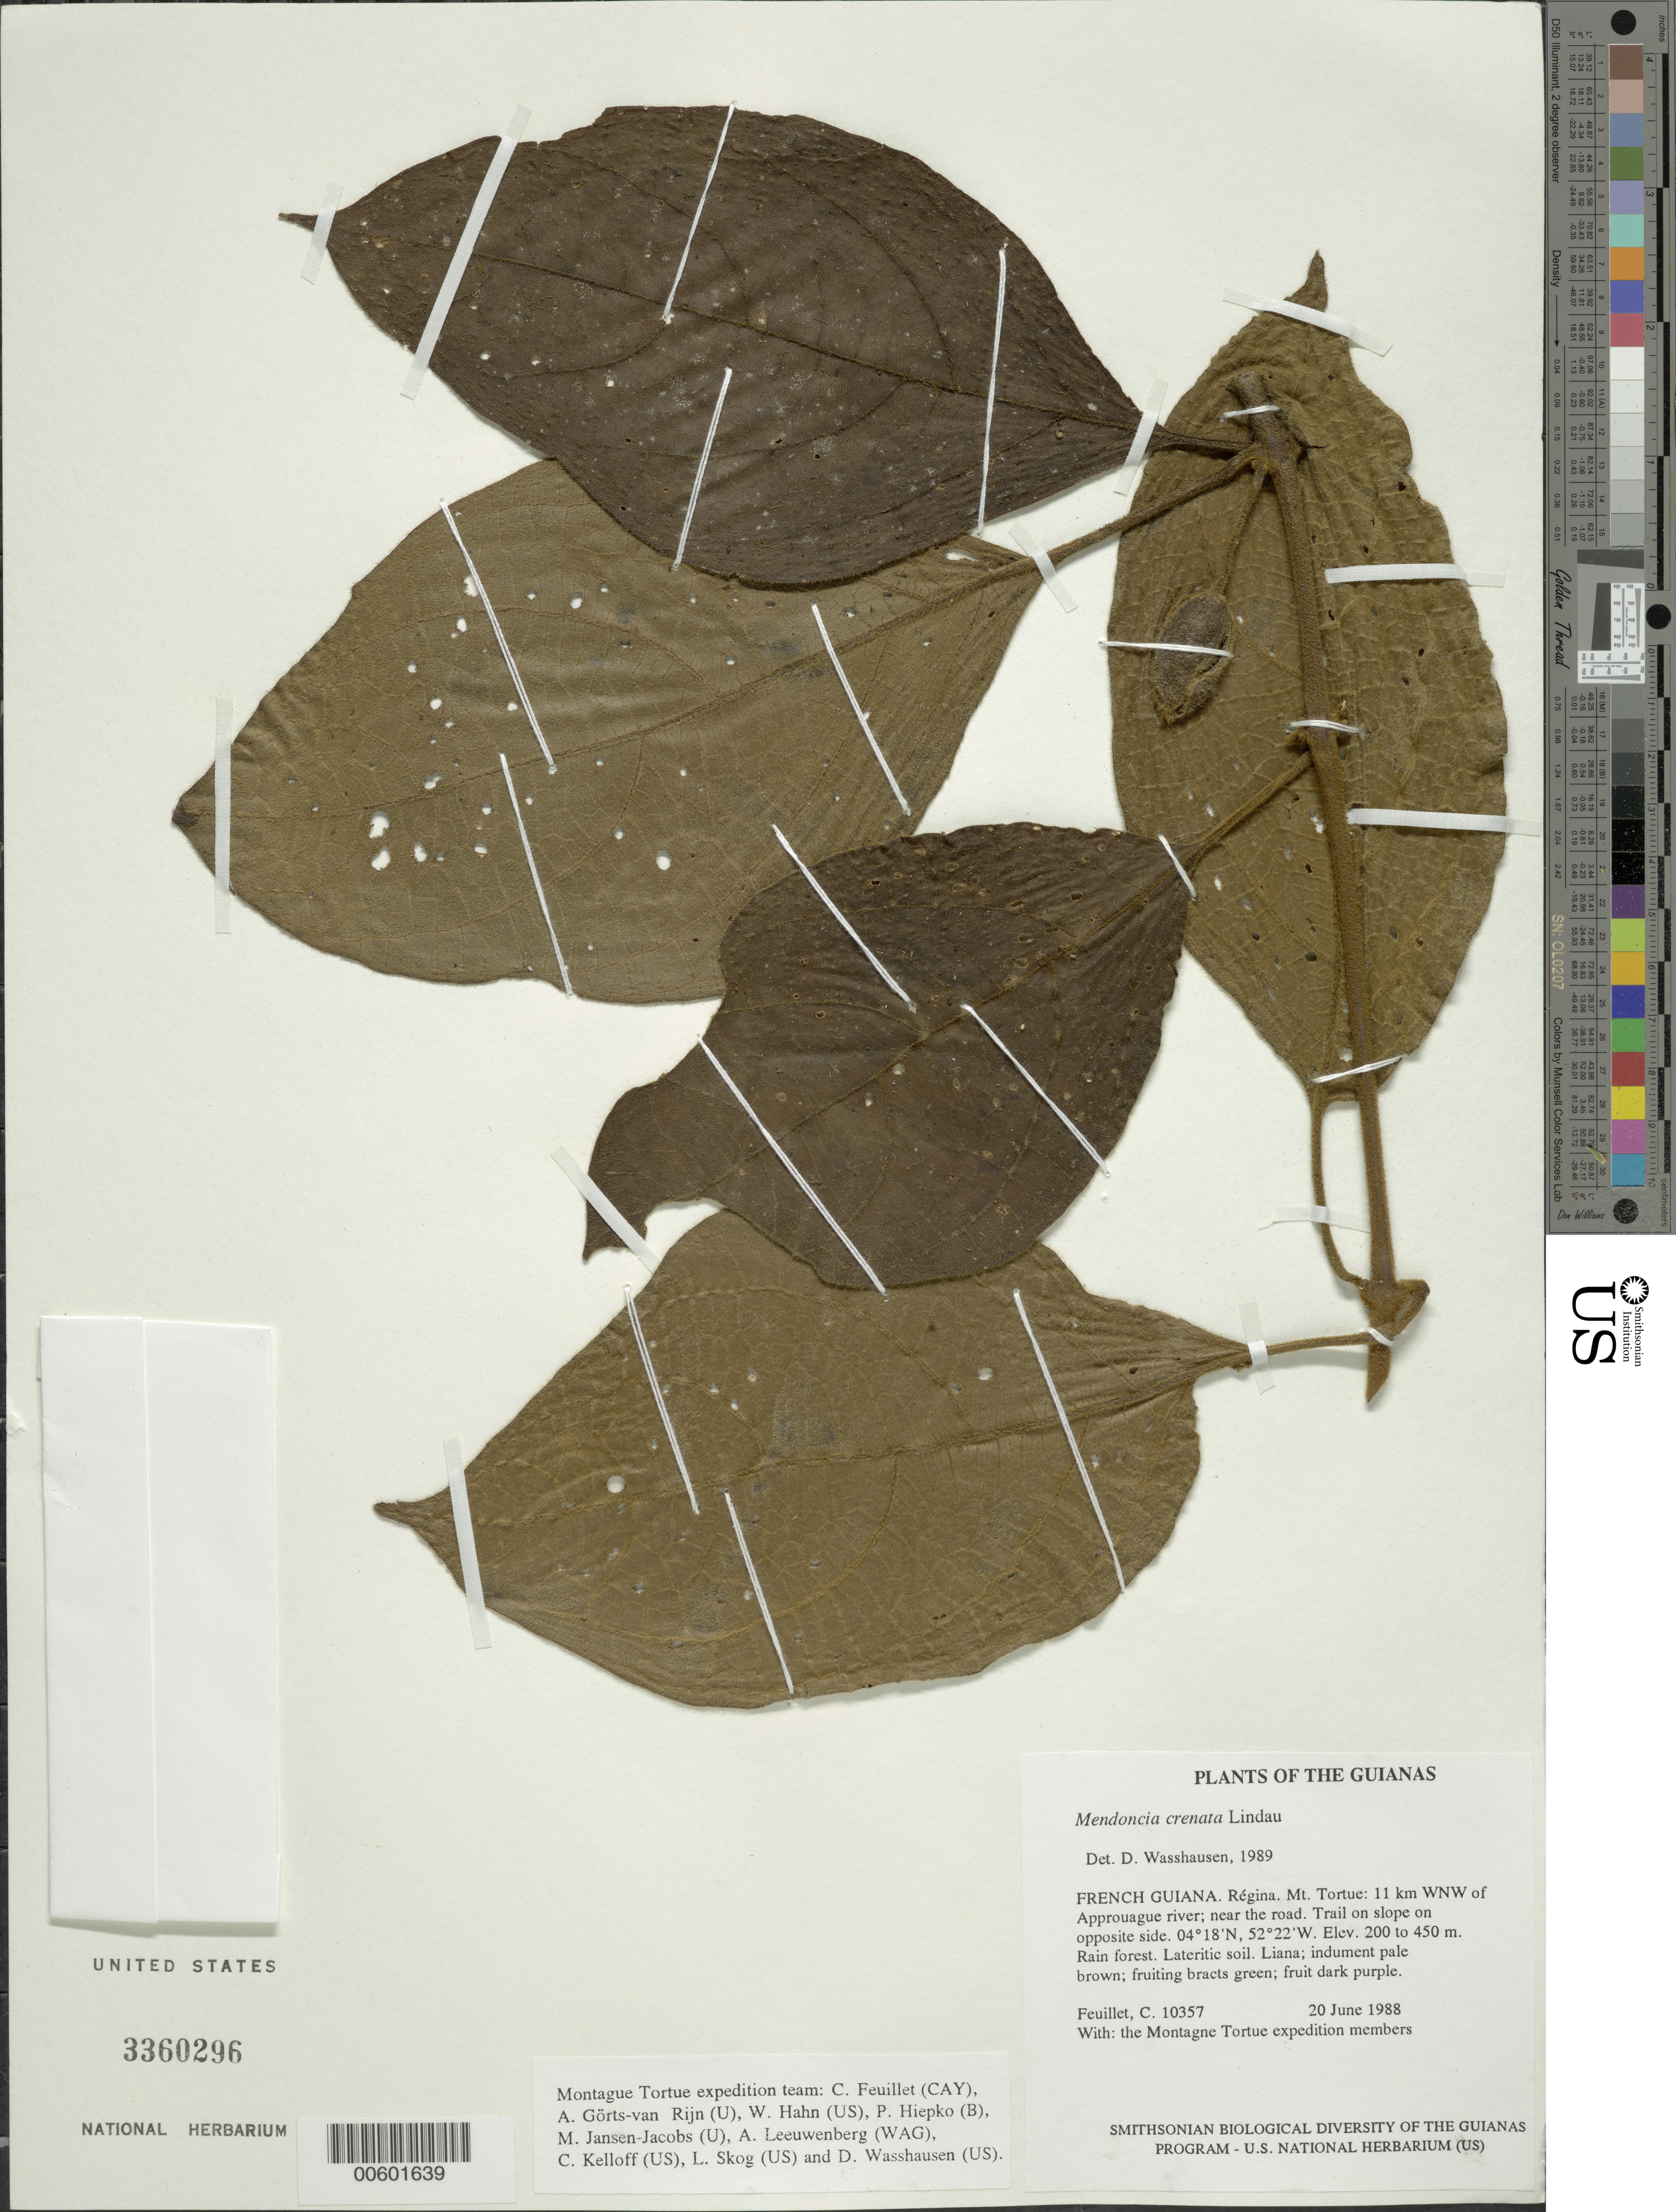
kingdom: Plantae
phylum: Tracheophyta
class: Magnoliopsida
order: Lamiales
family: Acanthaceae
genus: Mendoncia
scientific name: Mendoncia crenata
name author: Lindau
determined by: Wasshausen, Dieter C., (BOT), Smithsonian Institution - National Museum of Natural History (UNITED STATES)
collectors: C. Feuillet & Montagne Torte Exped. members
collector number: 10357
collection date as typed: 20 June 1988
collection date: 1988-06-20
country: French Guiana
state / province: Cayenne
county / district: Regina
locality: Mt. Tortue: 11 km WNW of Approuague river; near the road. Trail on slope on opposite side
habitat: Rain forest. Lateritic soil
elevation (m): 200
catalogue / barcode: US 3360296